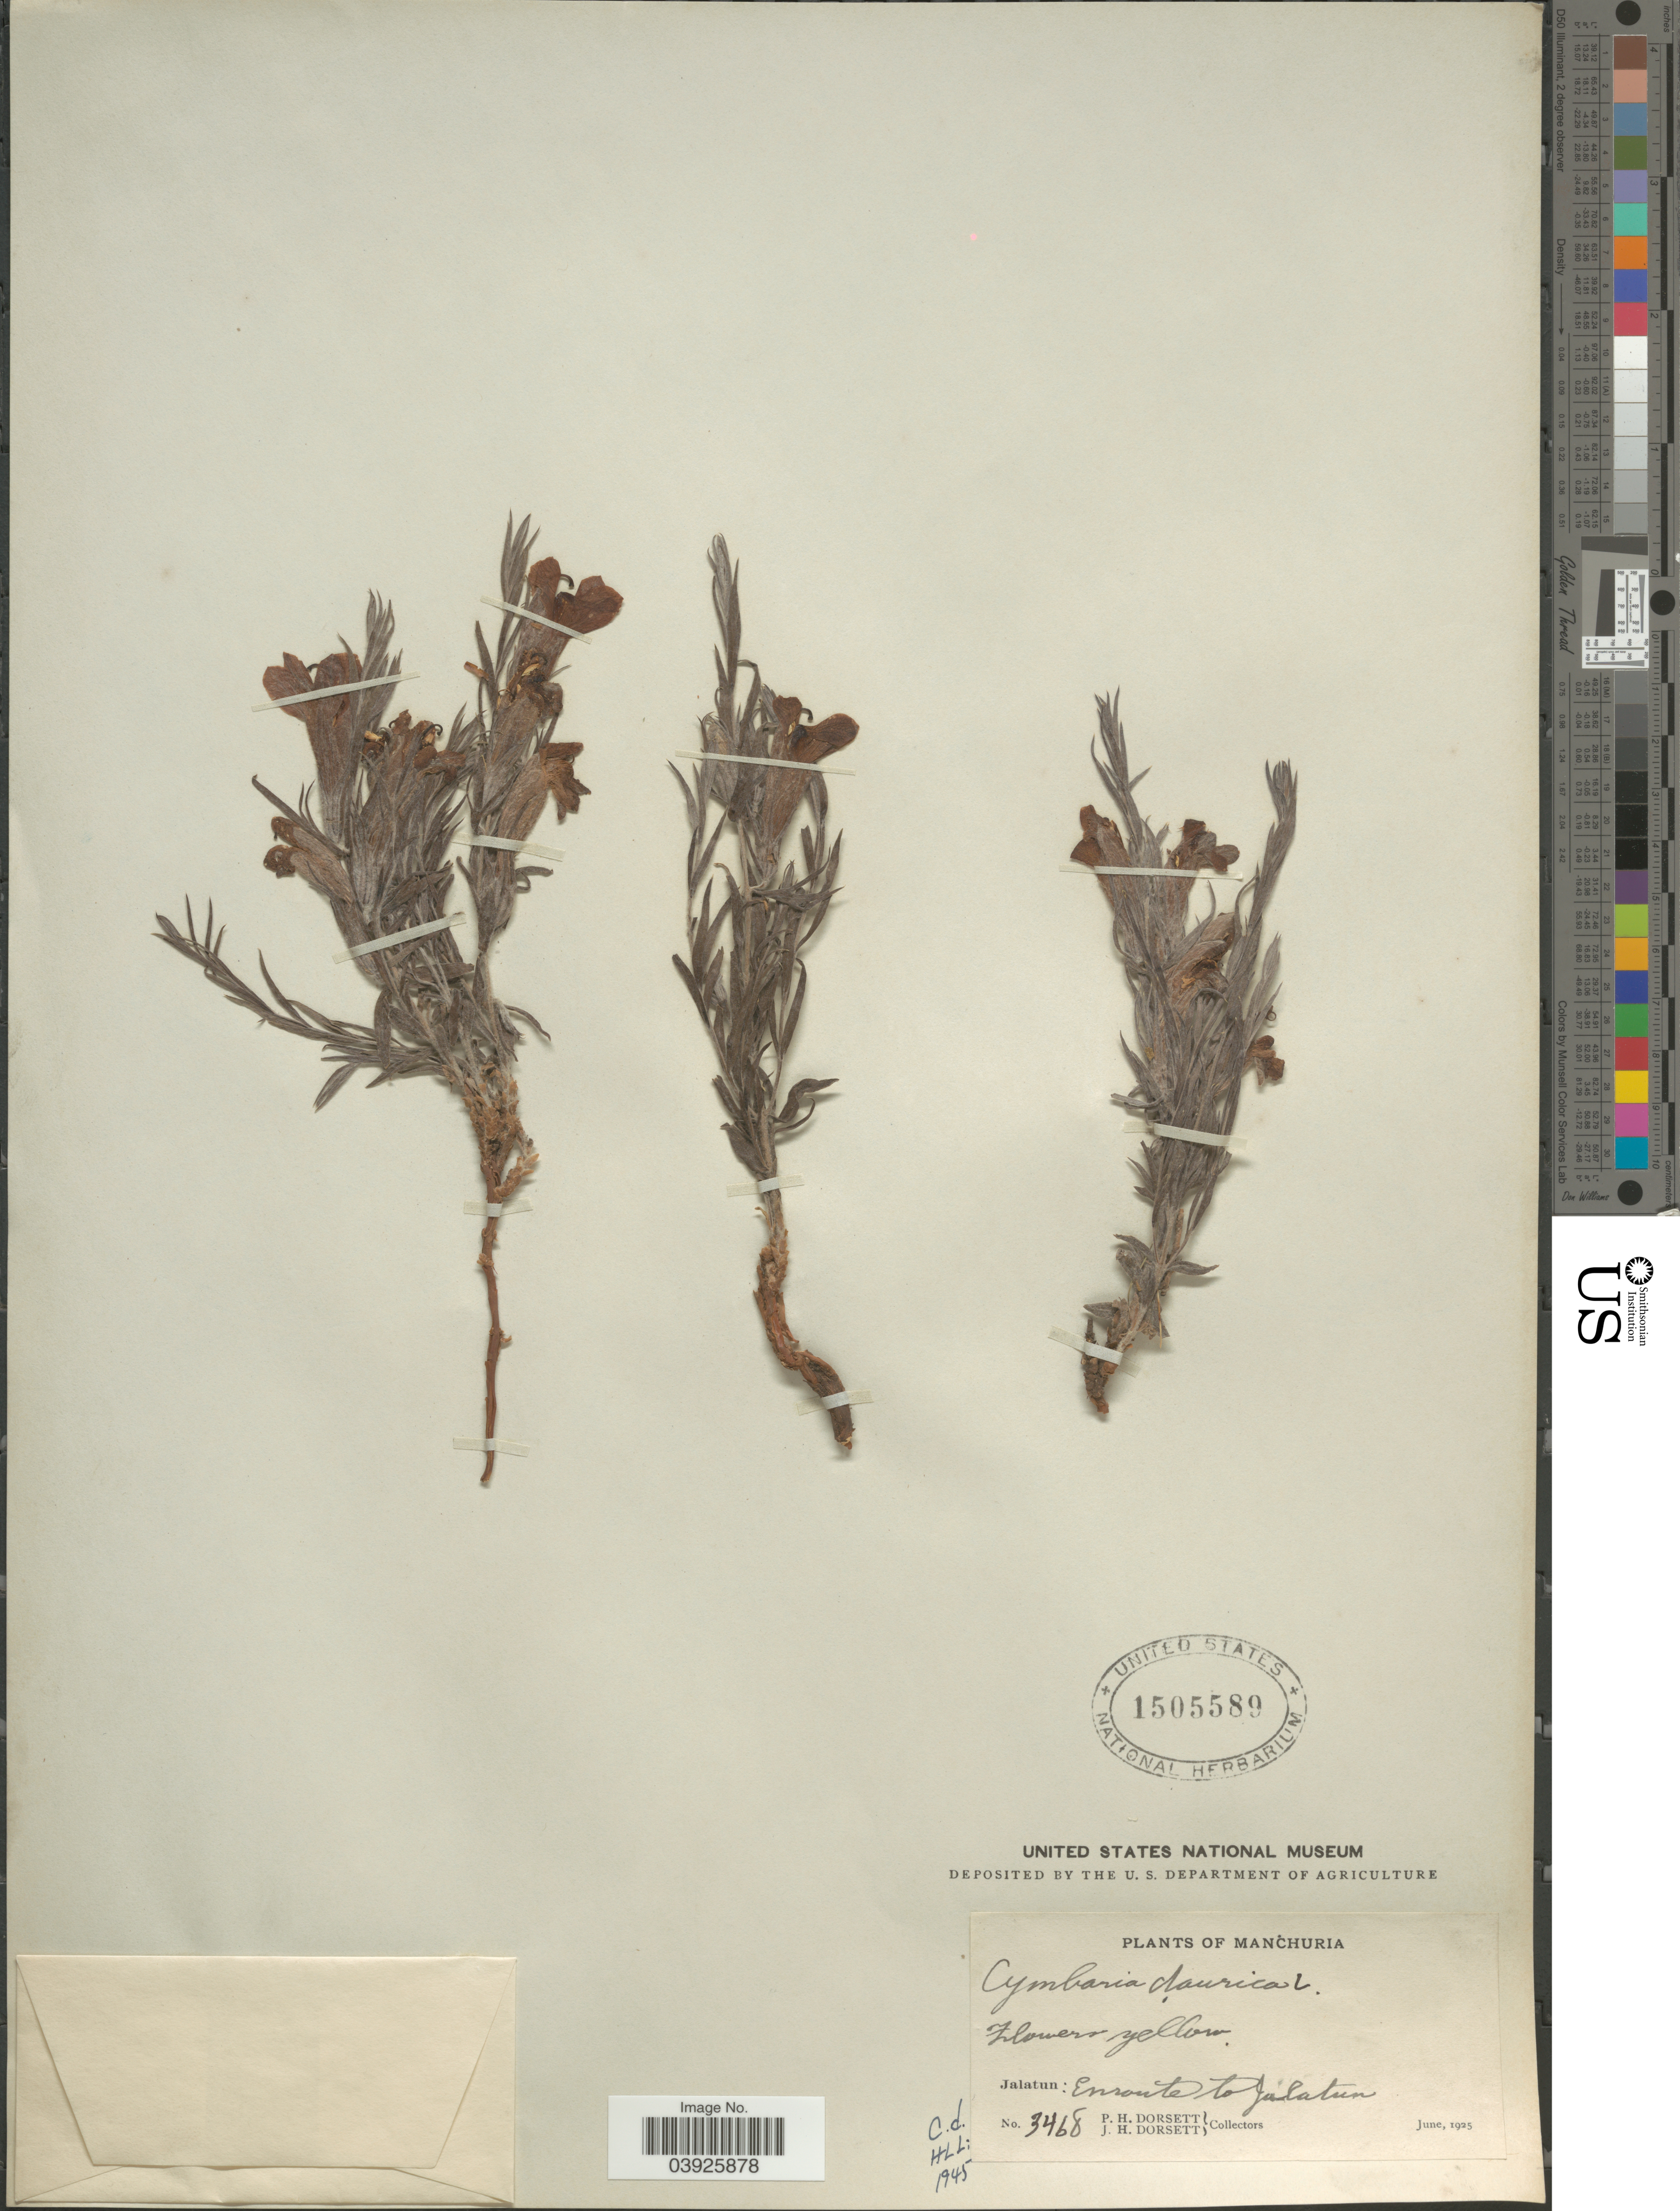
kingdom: Plantae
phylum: Tracheophyta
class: Magnoliopsida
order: Lamiales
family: Orobanchaceae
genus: Cymbaria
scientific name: Cymbaria daurica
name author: L.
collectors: P. H. Dorsett & J. Dorsett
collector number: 3468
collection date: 1925-06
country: China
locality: Manchuria. Jalatun: Enroute to Jalatun.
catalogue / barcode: US 1505589